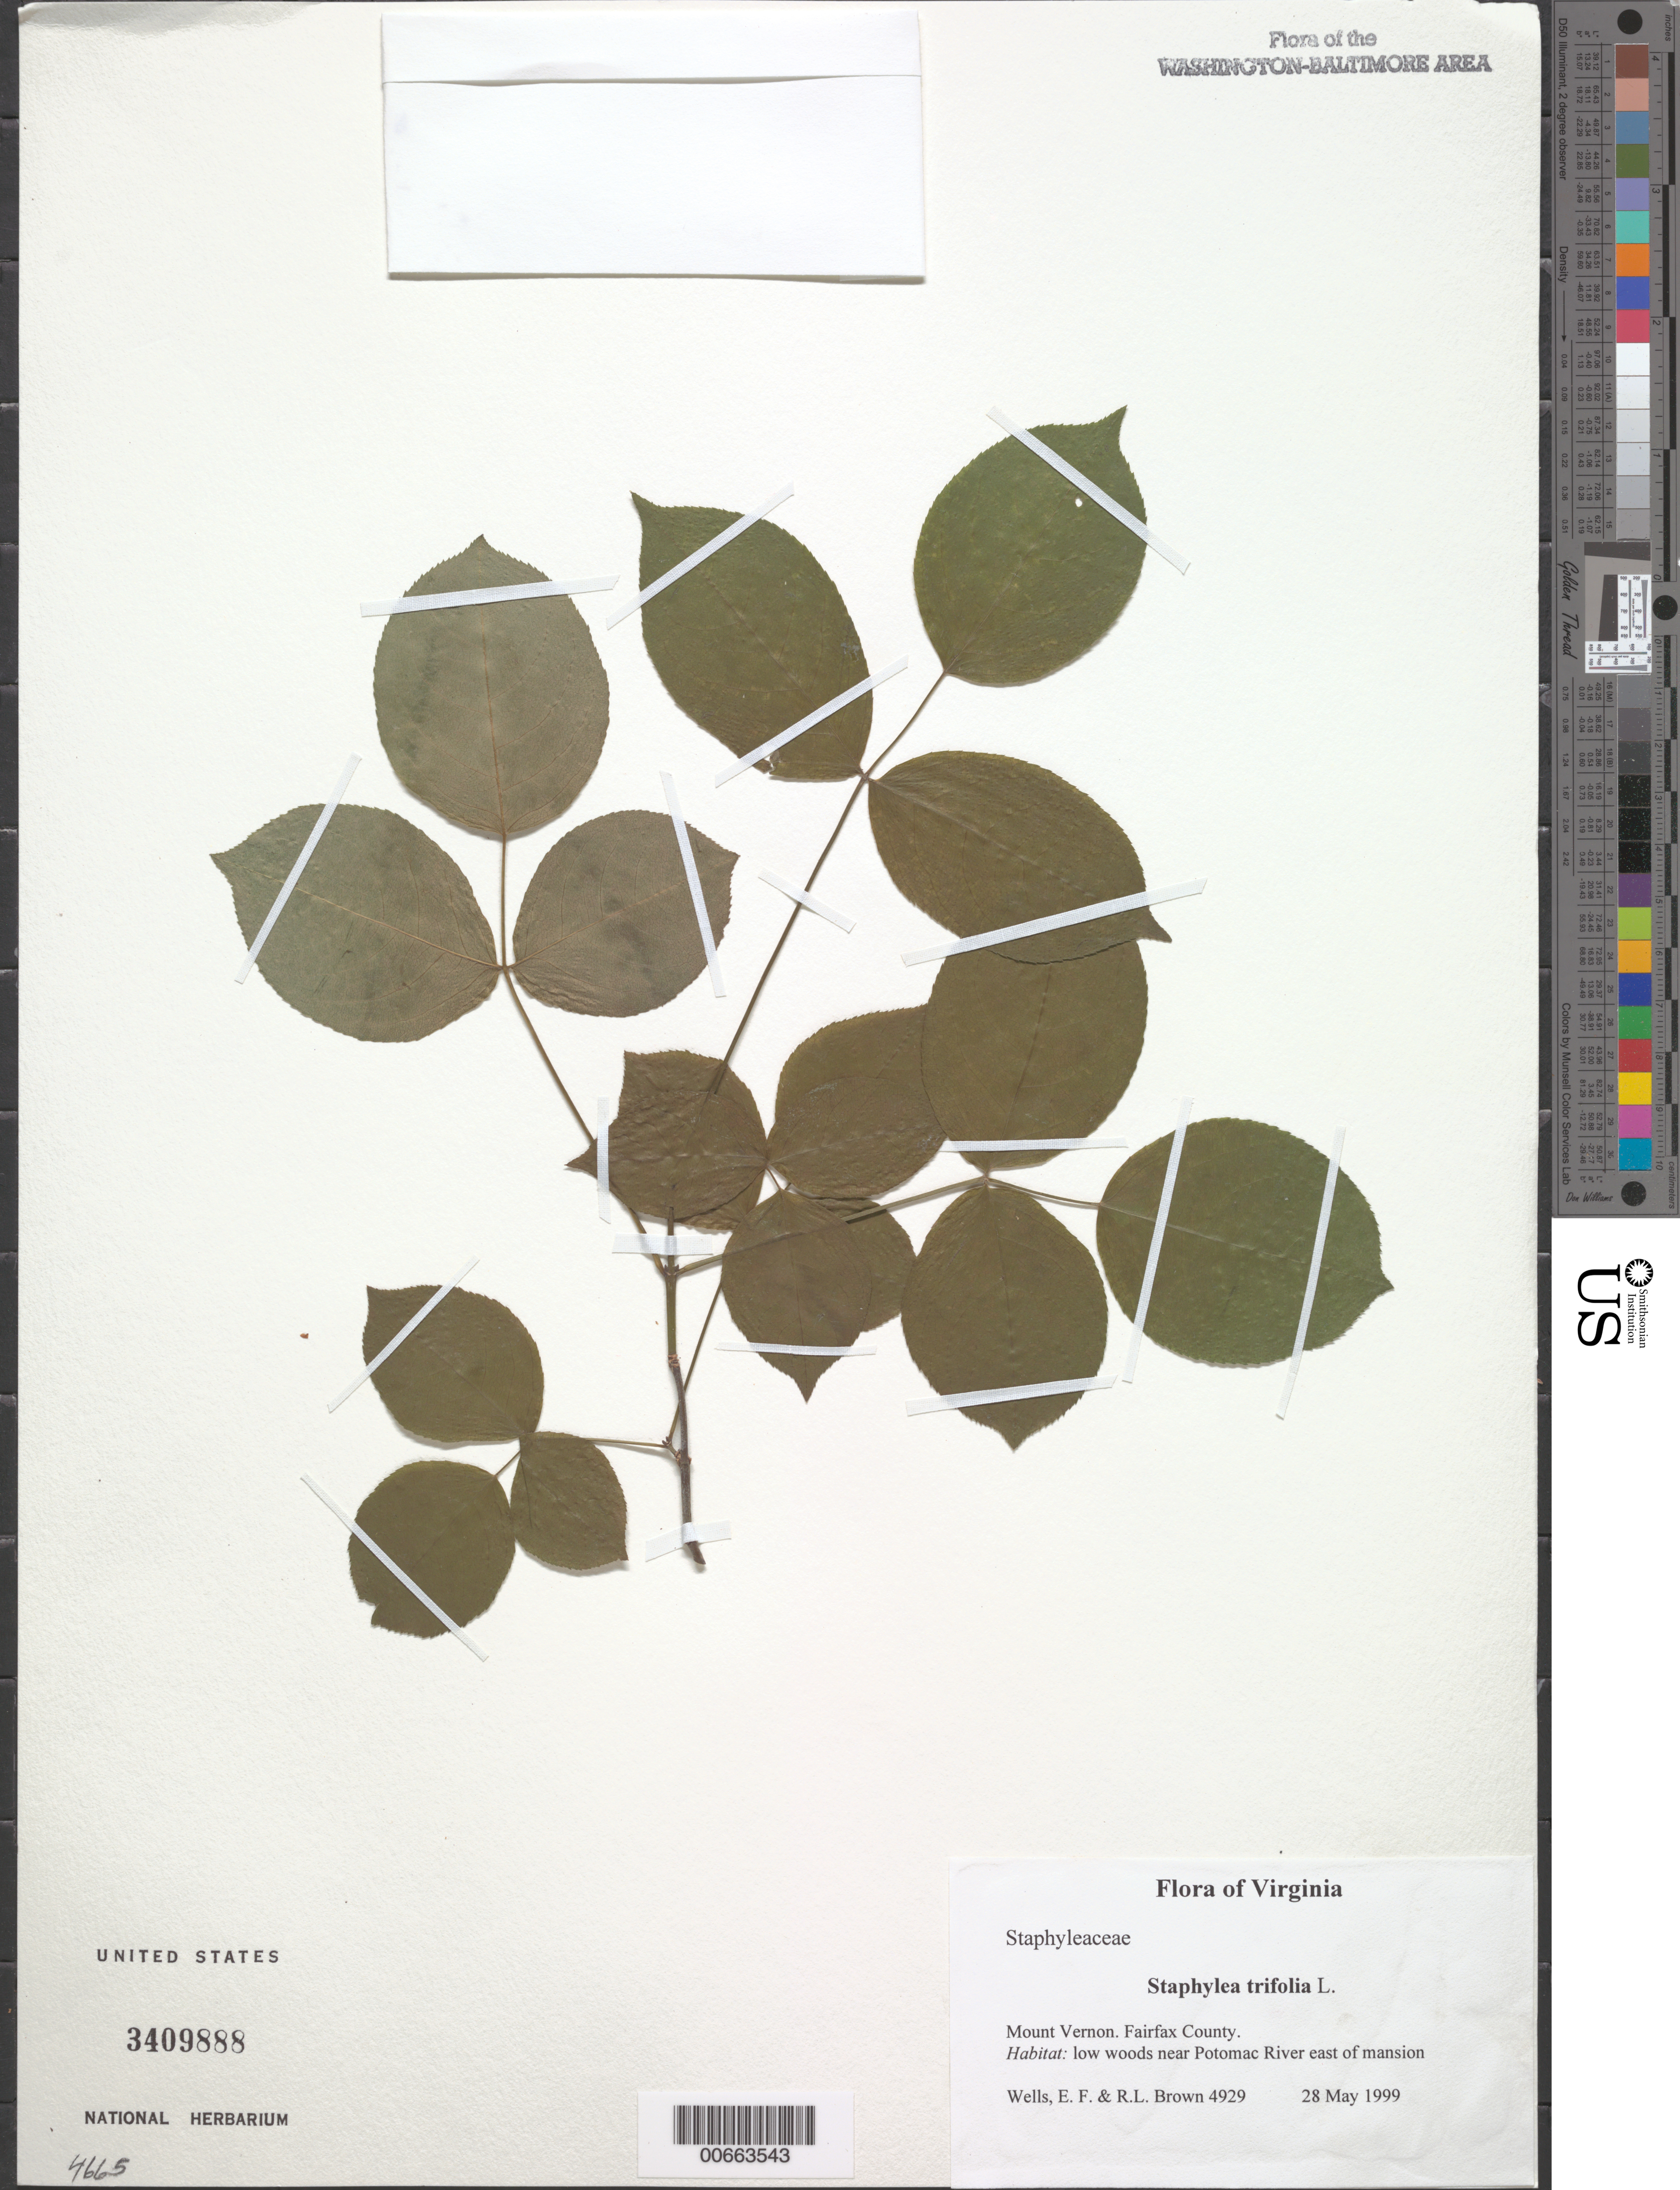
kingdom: Plantae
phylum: Tracheophyta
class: Magnoliopsida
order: Crossosomatales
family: Staphyleaceae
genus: Staphylea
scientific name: Staphylea trifolia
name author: L.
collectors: E. F. Wells & R. L. Brown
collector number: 4929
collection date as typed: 28 May 1999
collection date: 1999-05-28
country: United States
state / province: Virginia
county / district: Fairfax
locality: Mount Vernon. Near Potomac River east of mansion.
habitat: Low woods.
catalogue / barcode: US 3409888